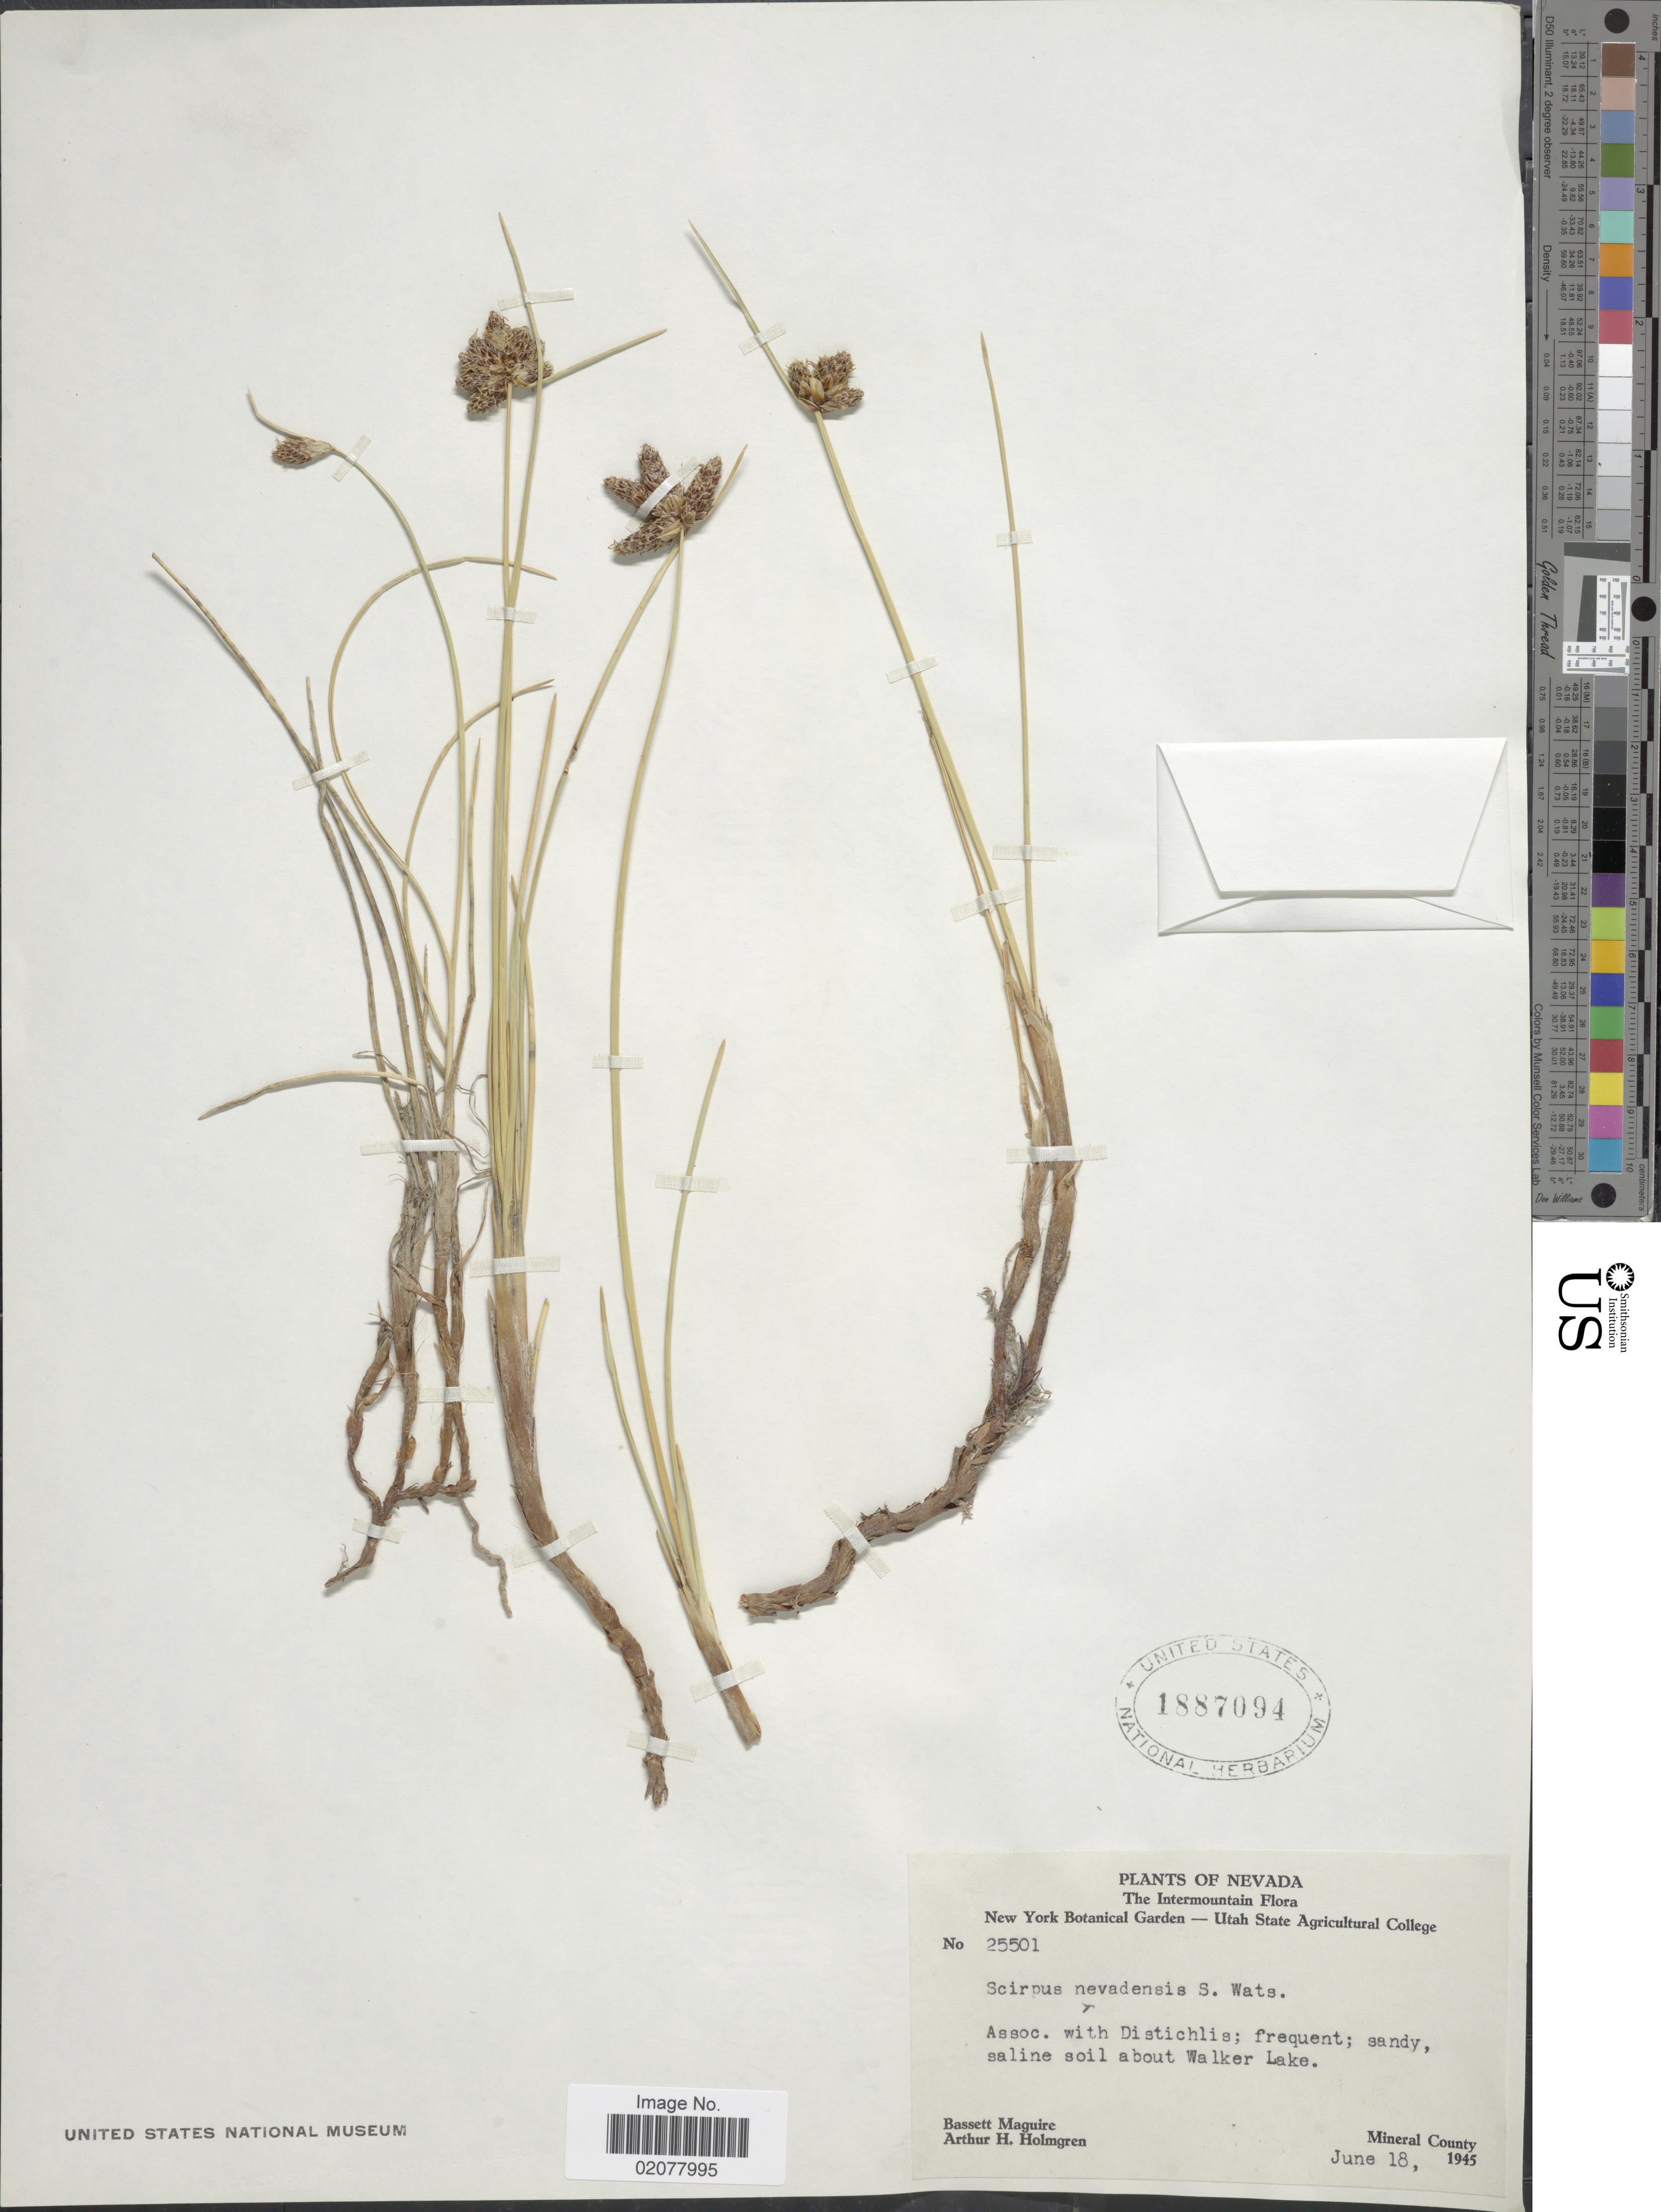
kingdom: Plantae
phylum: Tracheophyta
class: Liliopsida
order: Poales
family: Cyperaceae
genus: Amphiscirpus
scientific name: Amphiscirpus nevadensis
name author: (S. Watson) Oteng-Yeb.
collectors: B. Maguire & A. H. Holmgren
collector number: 25501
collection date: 1945-06-18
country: United States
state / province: Nevada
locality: Assoc. with Distichlis; frequent; sandy, saline soil about Walker Lake. Mineral County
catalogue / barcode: US 1887094